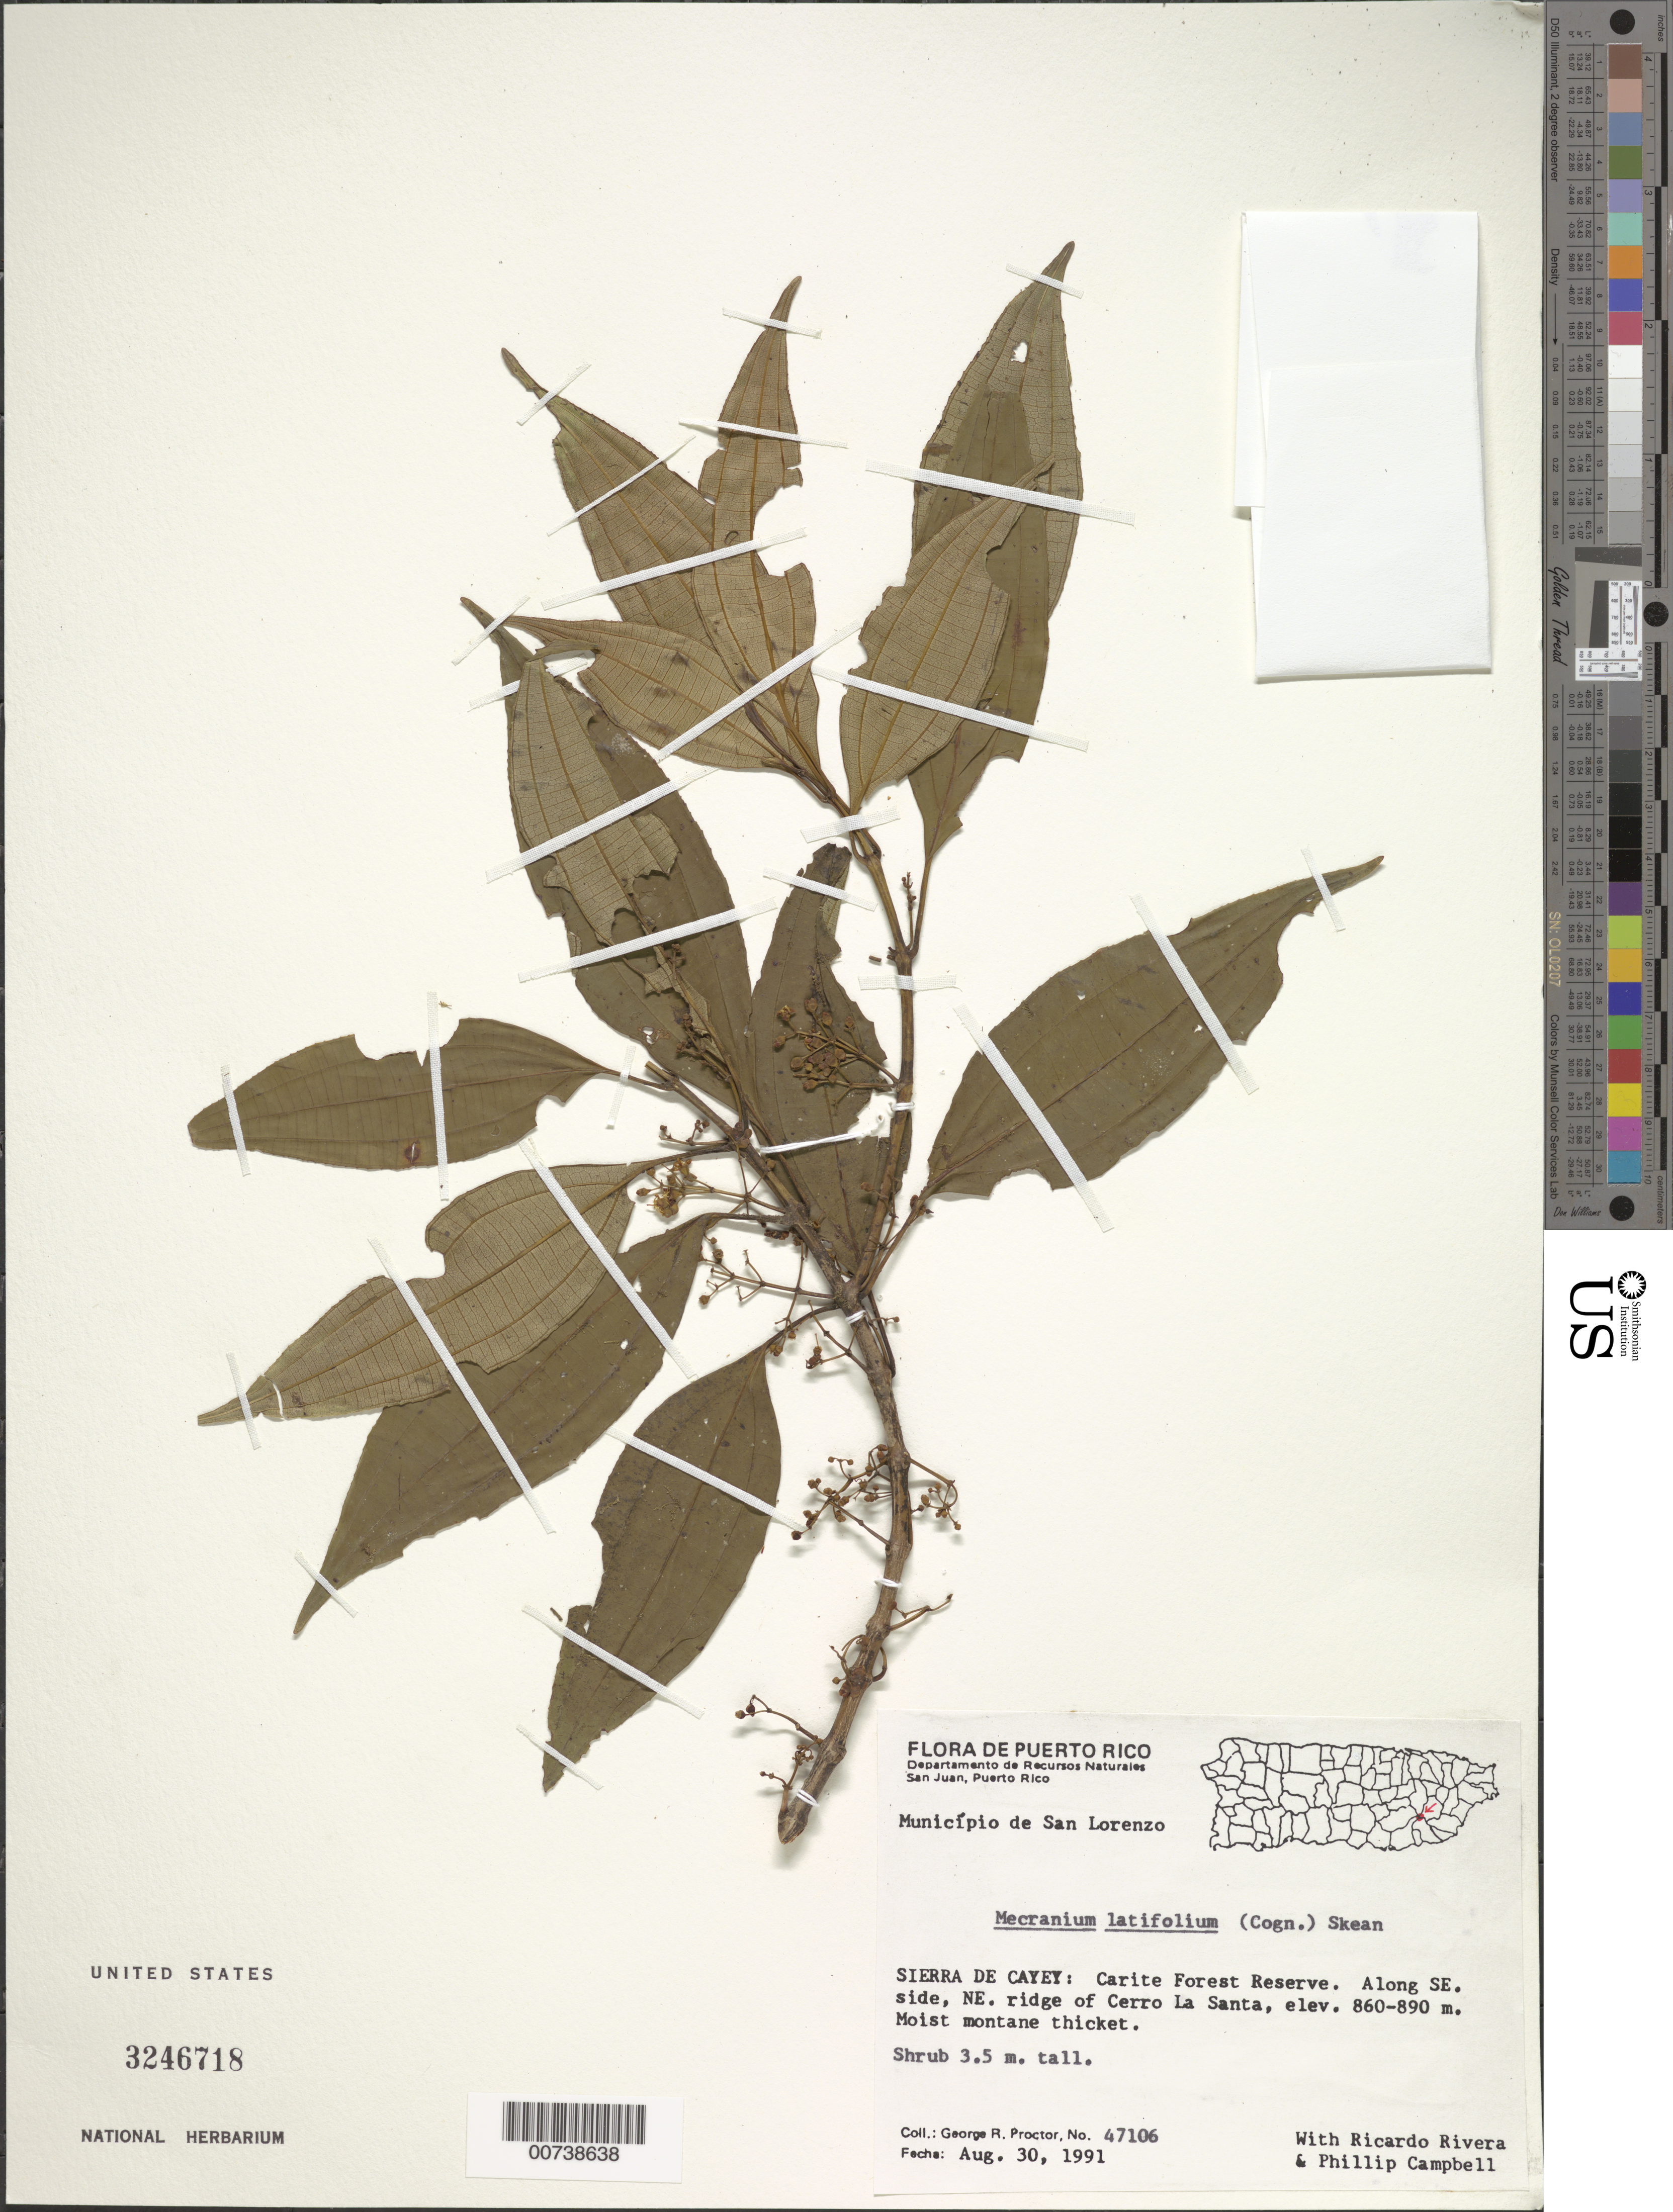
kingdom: Plantae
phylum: Tracheophyta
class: Magnoliopsida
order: Myrtales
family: Melastomataceae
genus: Mecranium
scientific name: Mecranium latifolium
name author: (Cogn.) Skean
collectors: G. R. Proctor, R. Rivera & P. Campbell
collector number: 47106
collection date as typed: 30 Aug 1991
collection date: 1991-08-30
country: Puerto Rico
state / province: San Lorenzo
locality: Sierra de Cayey: Carite Forest Reserve. Along SE side, NE ridge of Cerro La Santa, Municipio de San Lorenzo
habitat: Moist montane thicket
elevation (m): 860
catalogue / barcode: US 3246718